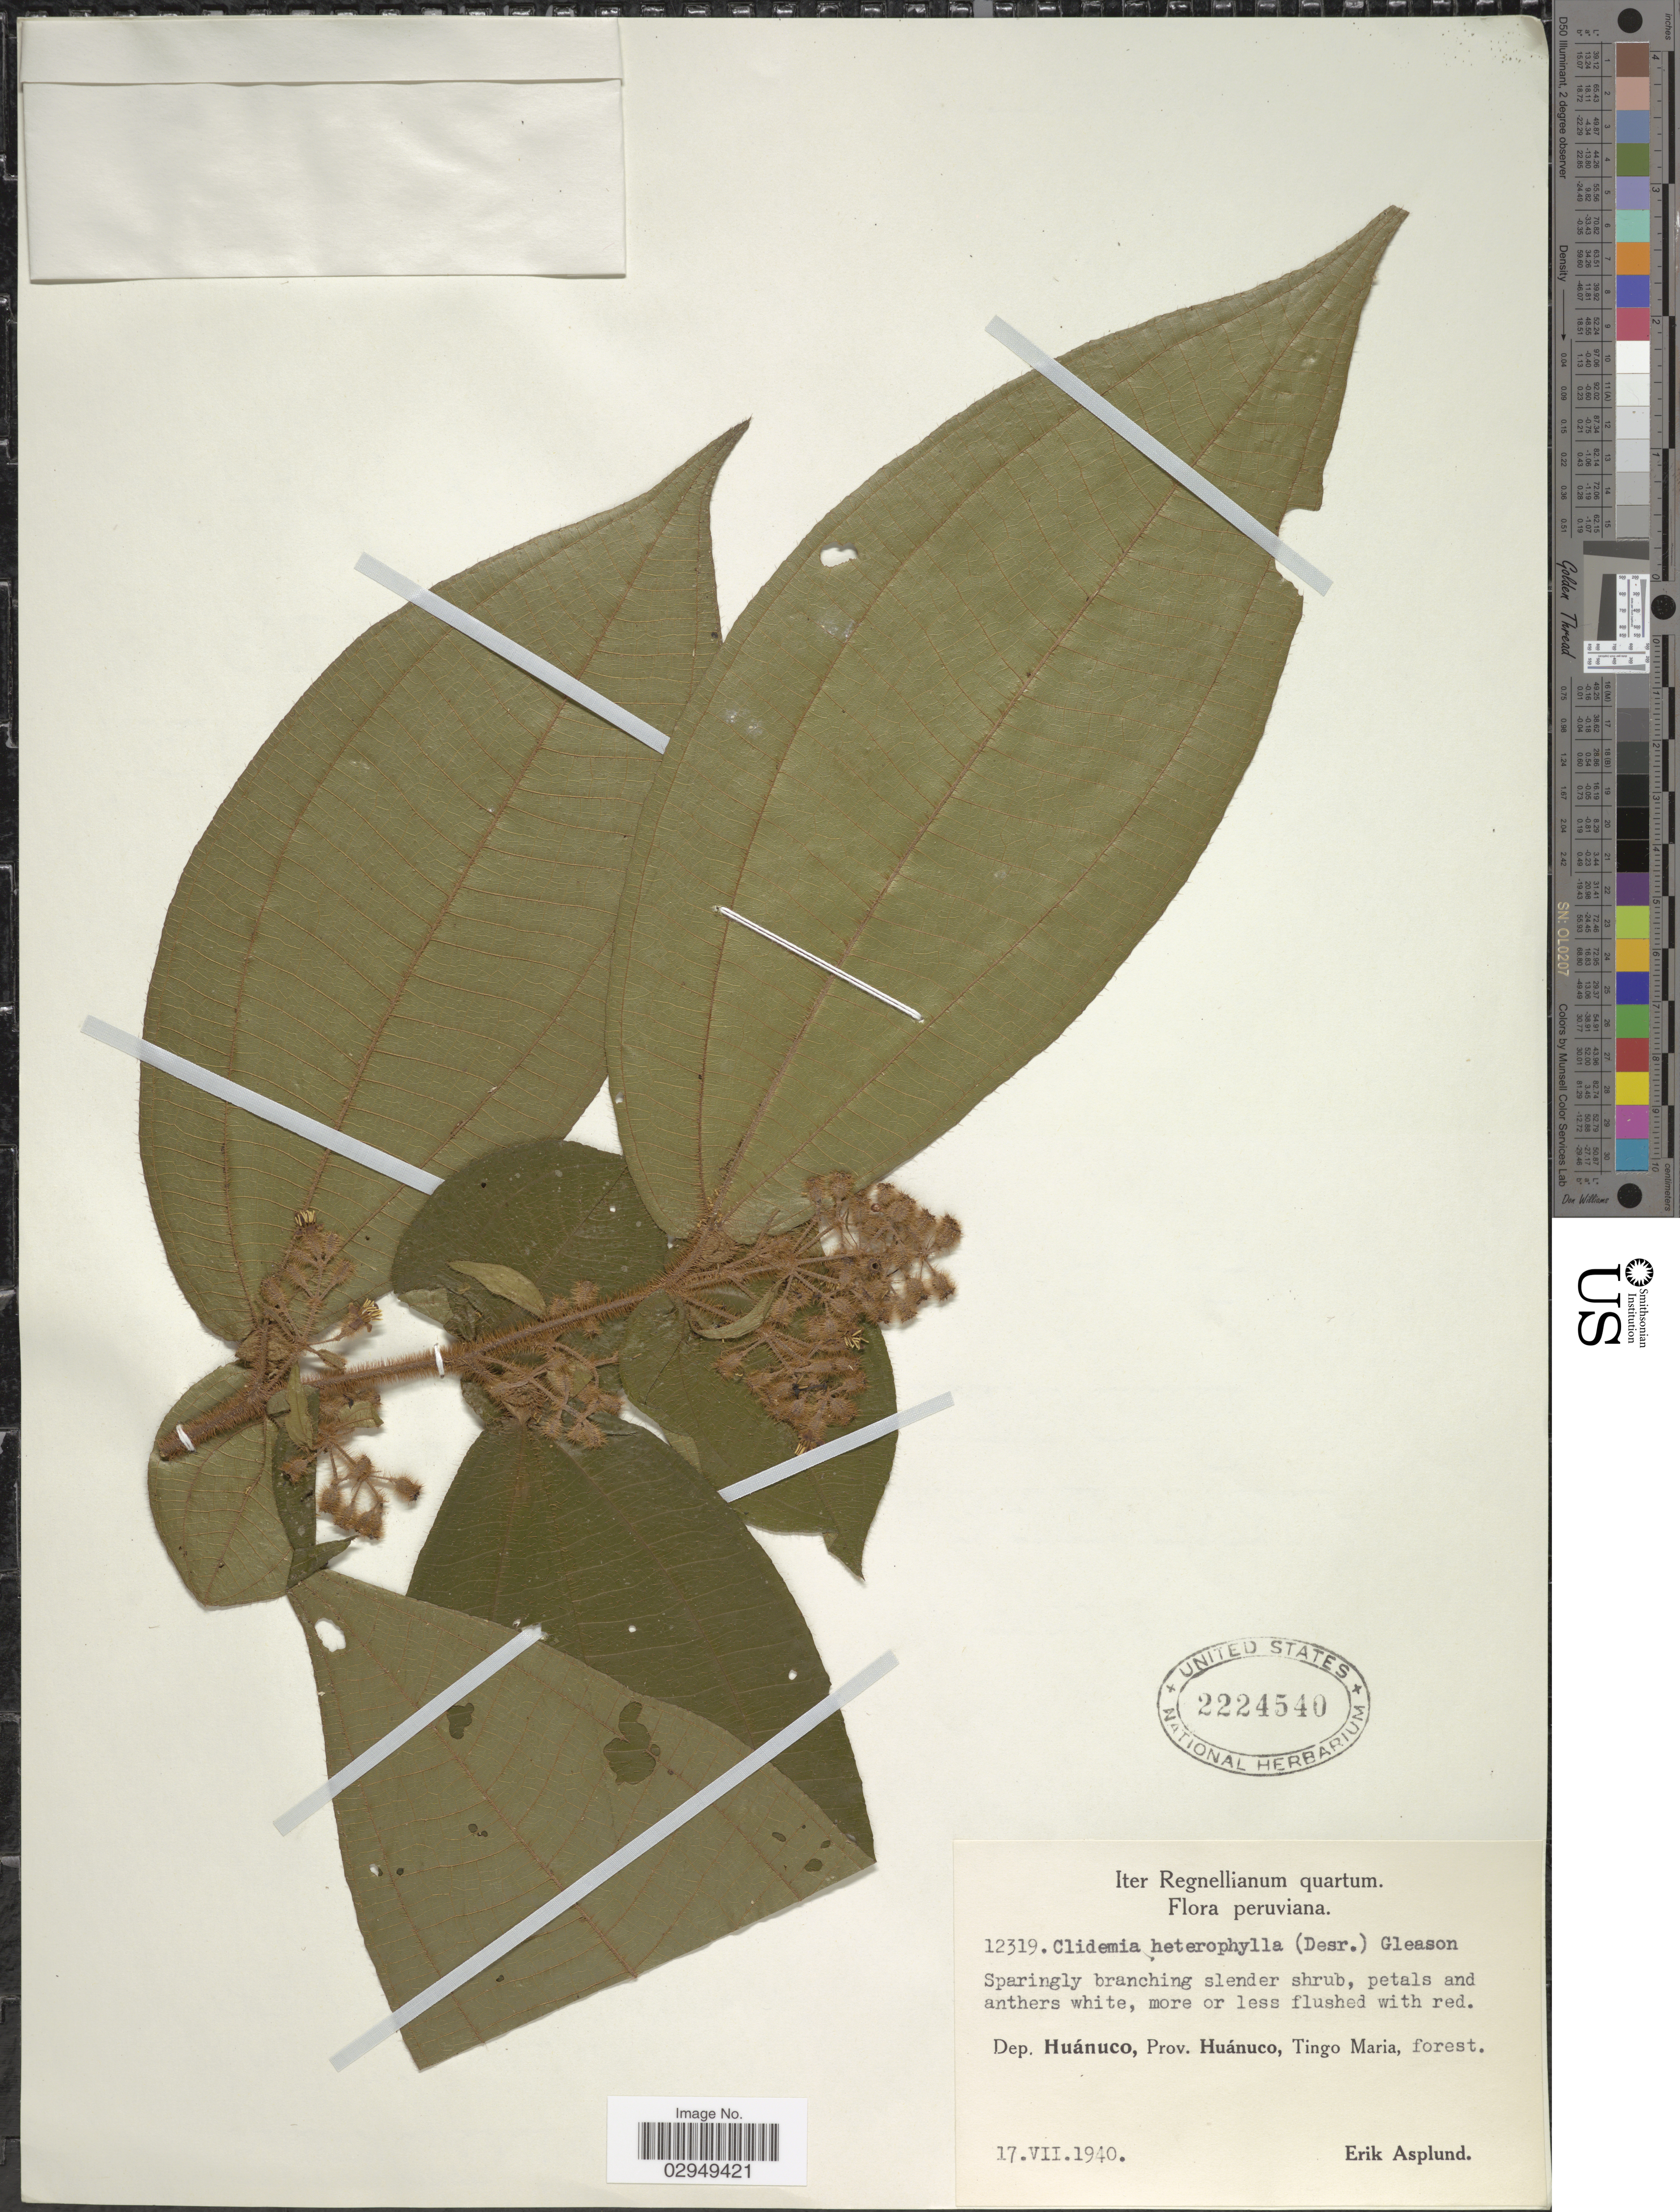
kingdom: Plantae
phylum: Tracheophyta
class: Magnoliopsida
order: Myrtales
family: Melastomataceae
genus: Clidemia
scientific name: Clidemia heterophylla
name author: Steud.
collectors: E. Asplund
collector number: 12319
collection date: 1940-07-17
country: Peru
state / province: Huánuco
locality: Dep. Huánuco, Prov. Huánuco, Tingo Maria.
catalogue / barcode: US 2224540